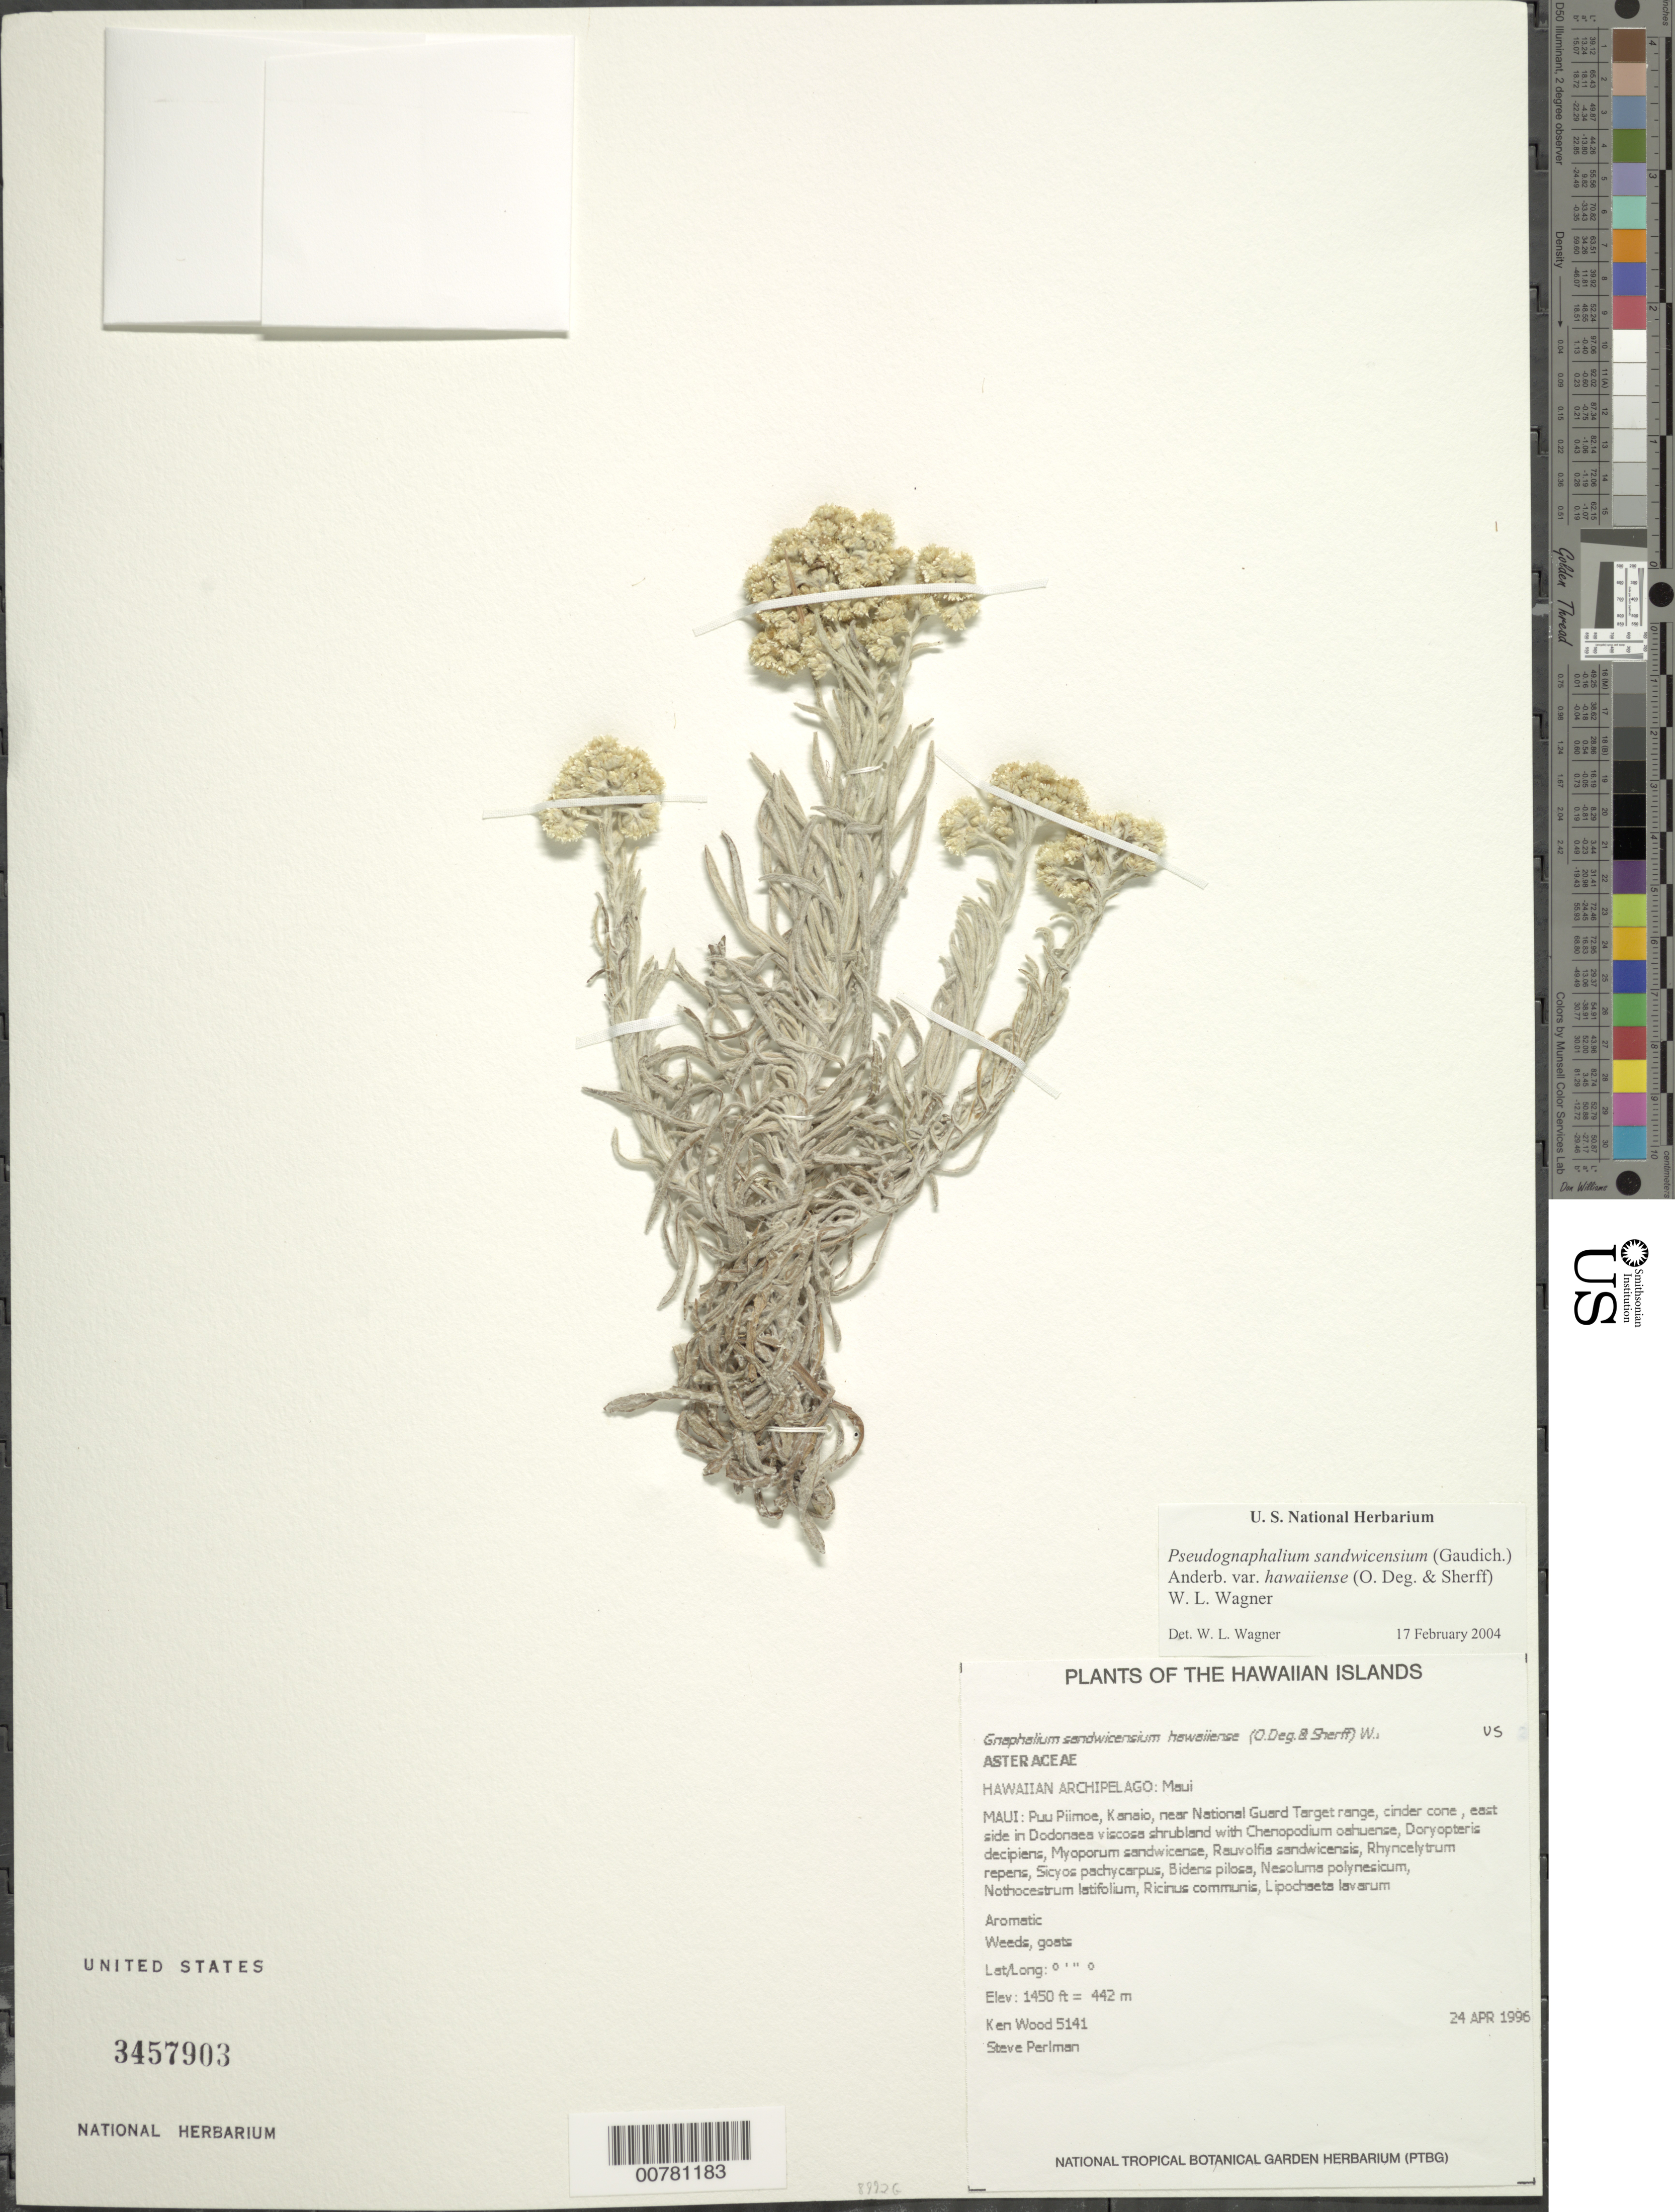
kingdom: Plantae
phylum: Tracheophyta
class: Magnoliopsida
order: Asterales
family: Asteraceae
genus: Pseudognaphalium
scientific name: Pseudognaphalium sandwicensium var. hawaiiense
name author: (O. Deg. & Sherff) O. Deg. & Sherff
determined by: Wagner, W. L., (BOT), Smithsonian Institution - National Museum of Natural History (UNITED STATES)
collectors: K. R. Wood & S. P. Perlman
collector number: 5141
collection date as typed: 24 Apr 1996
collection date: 1996-04-24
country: United States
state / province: Hawaii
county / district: Maui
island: Maui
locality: Puu Piimoe, Kanaio, near National Guard Target range, cinder cone, E side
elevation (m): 442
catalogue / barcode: US 3457903